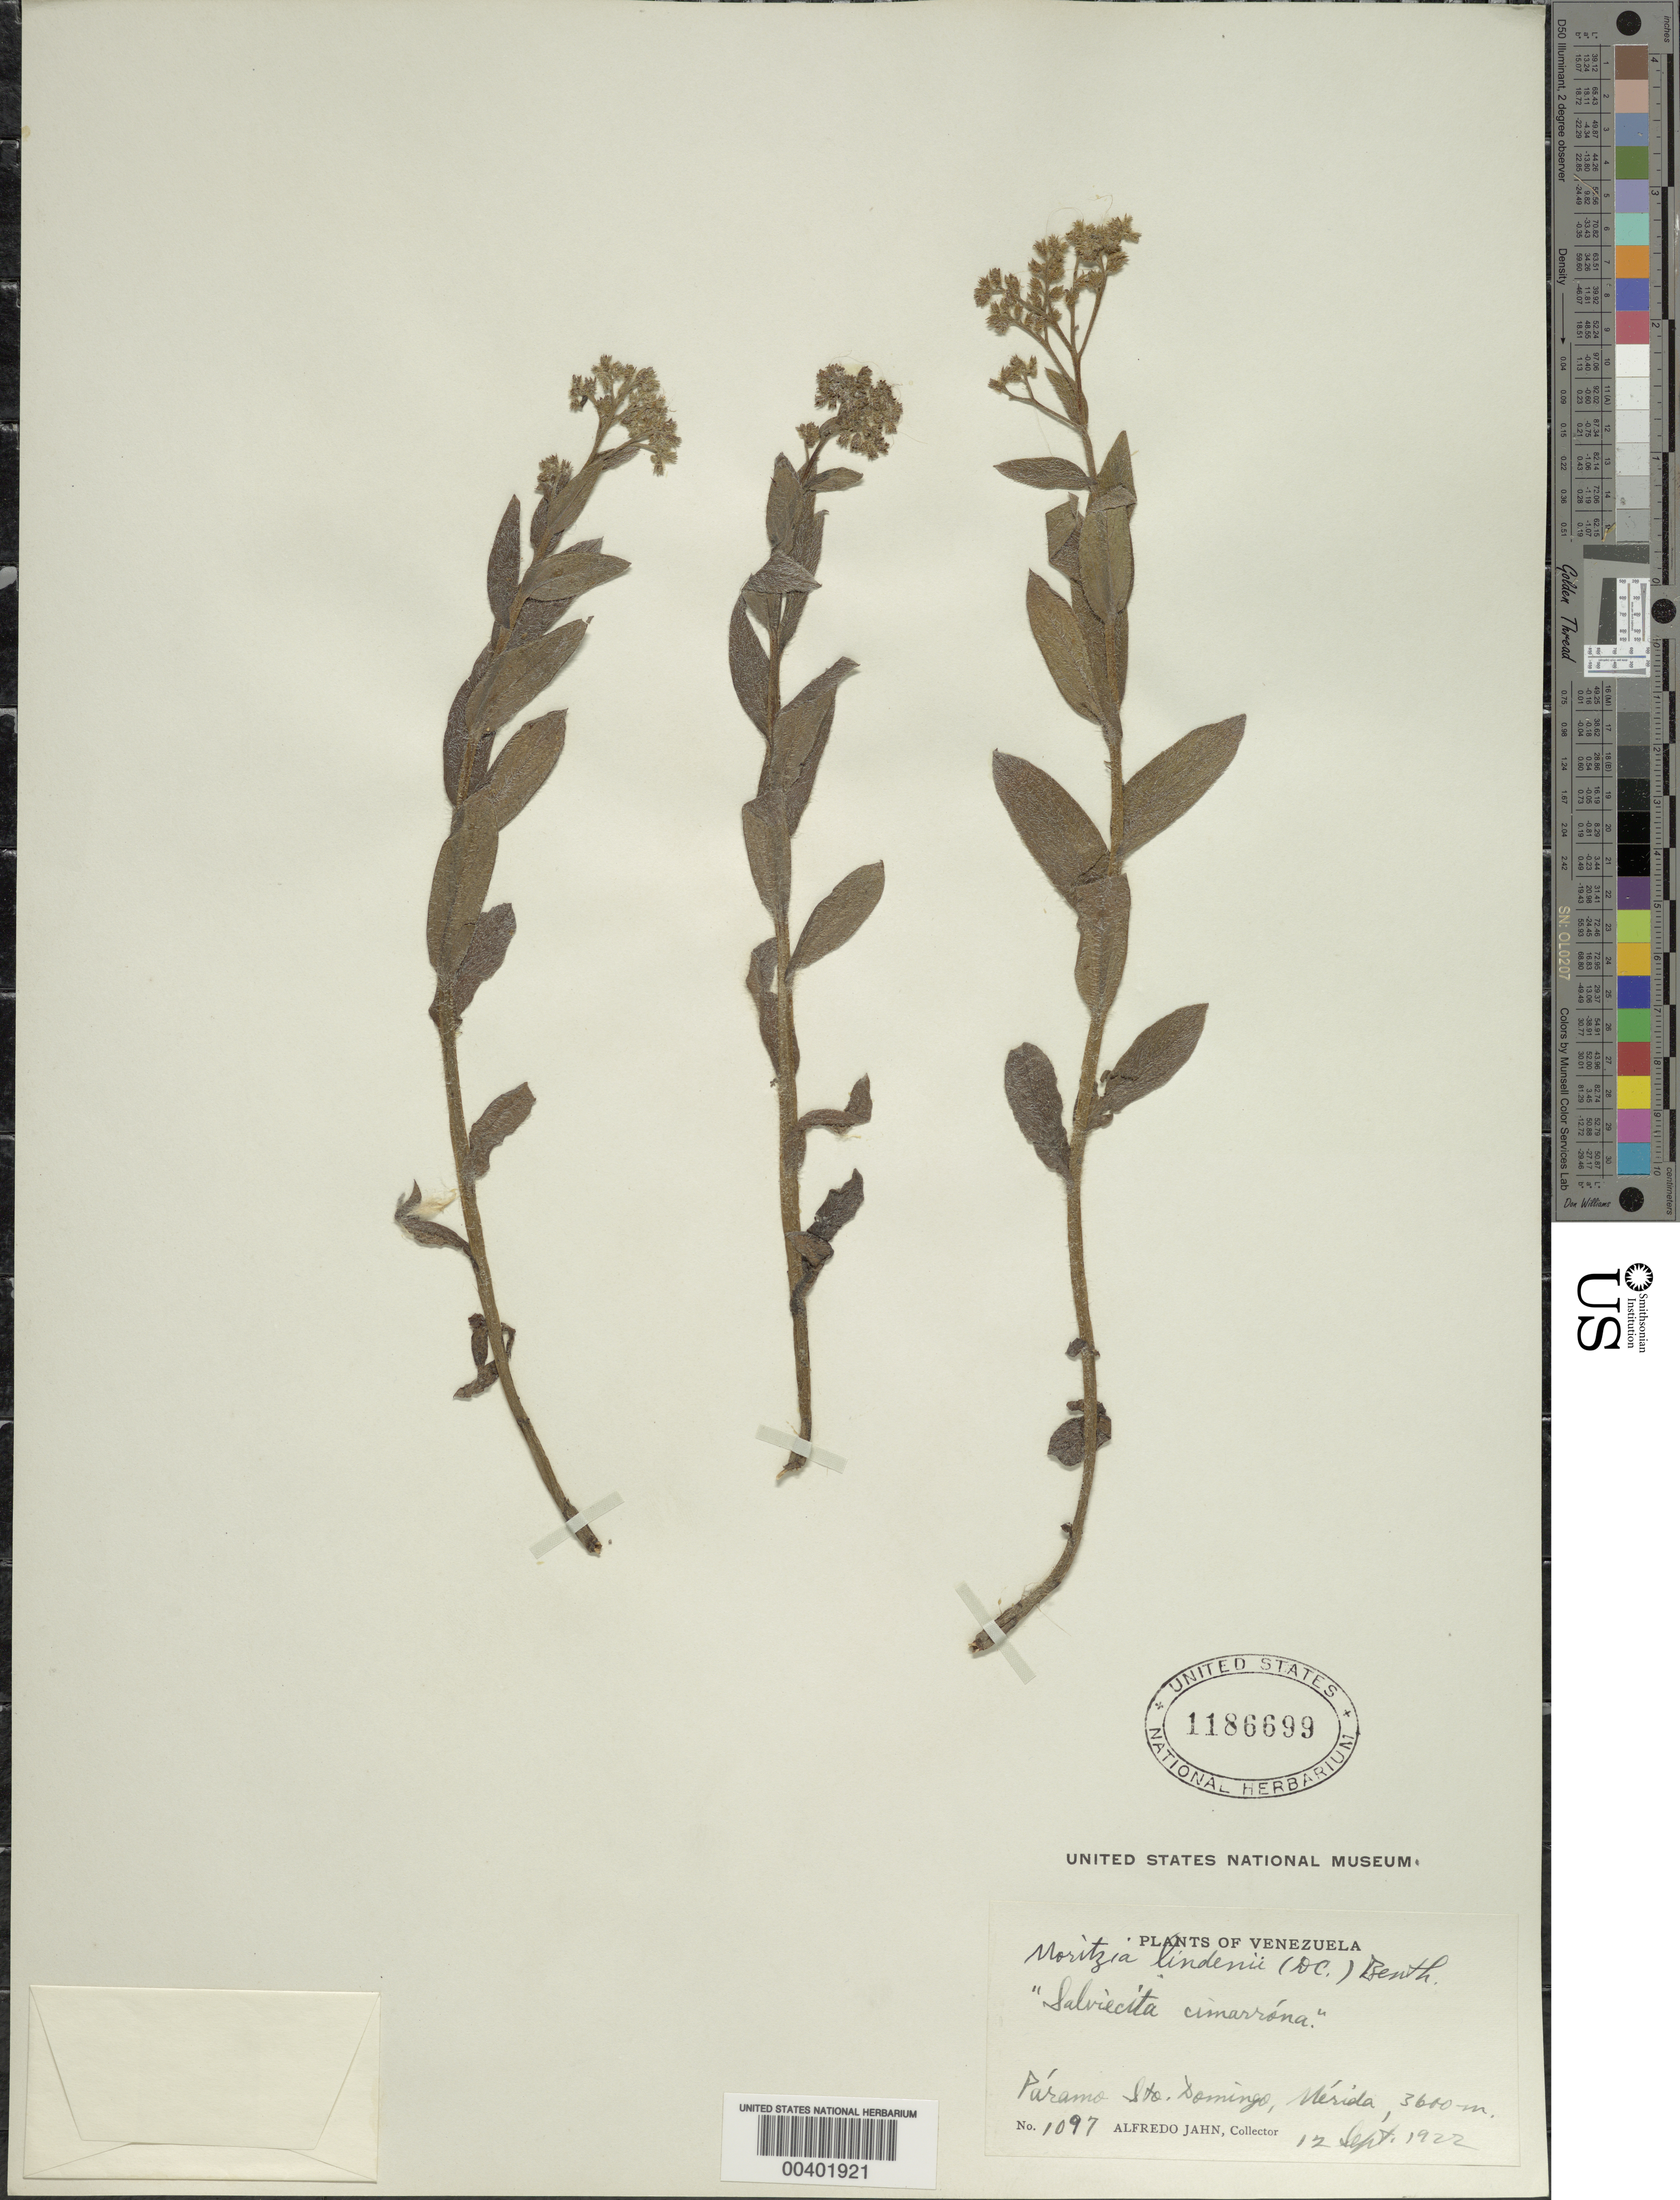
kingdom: Plantae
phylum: Tracheophyta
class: Magnoliopsida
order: Boraginales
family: Boraginaceae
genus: Moritzia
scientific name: Moritzia lindenii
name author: (DC.) Benth.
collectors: A. Jahn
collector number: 1097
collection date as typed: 12 Sep 1922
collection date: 1922-09-12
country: Venezuela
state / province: Mérida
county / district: Rangel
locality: Páramo Sto. Domingo Santo Domingo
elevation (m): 3600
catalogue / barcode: US 1186699